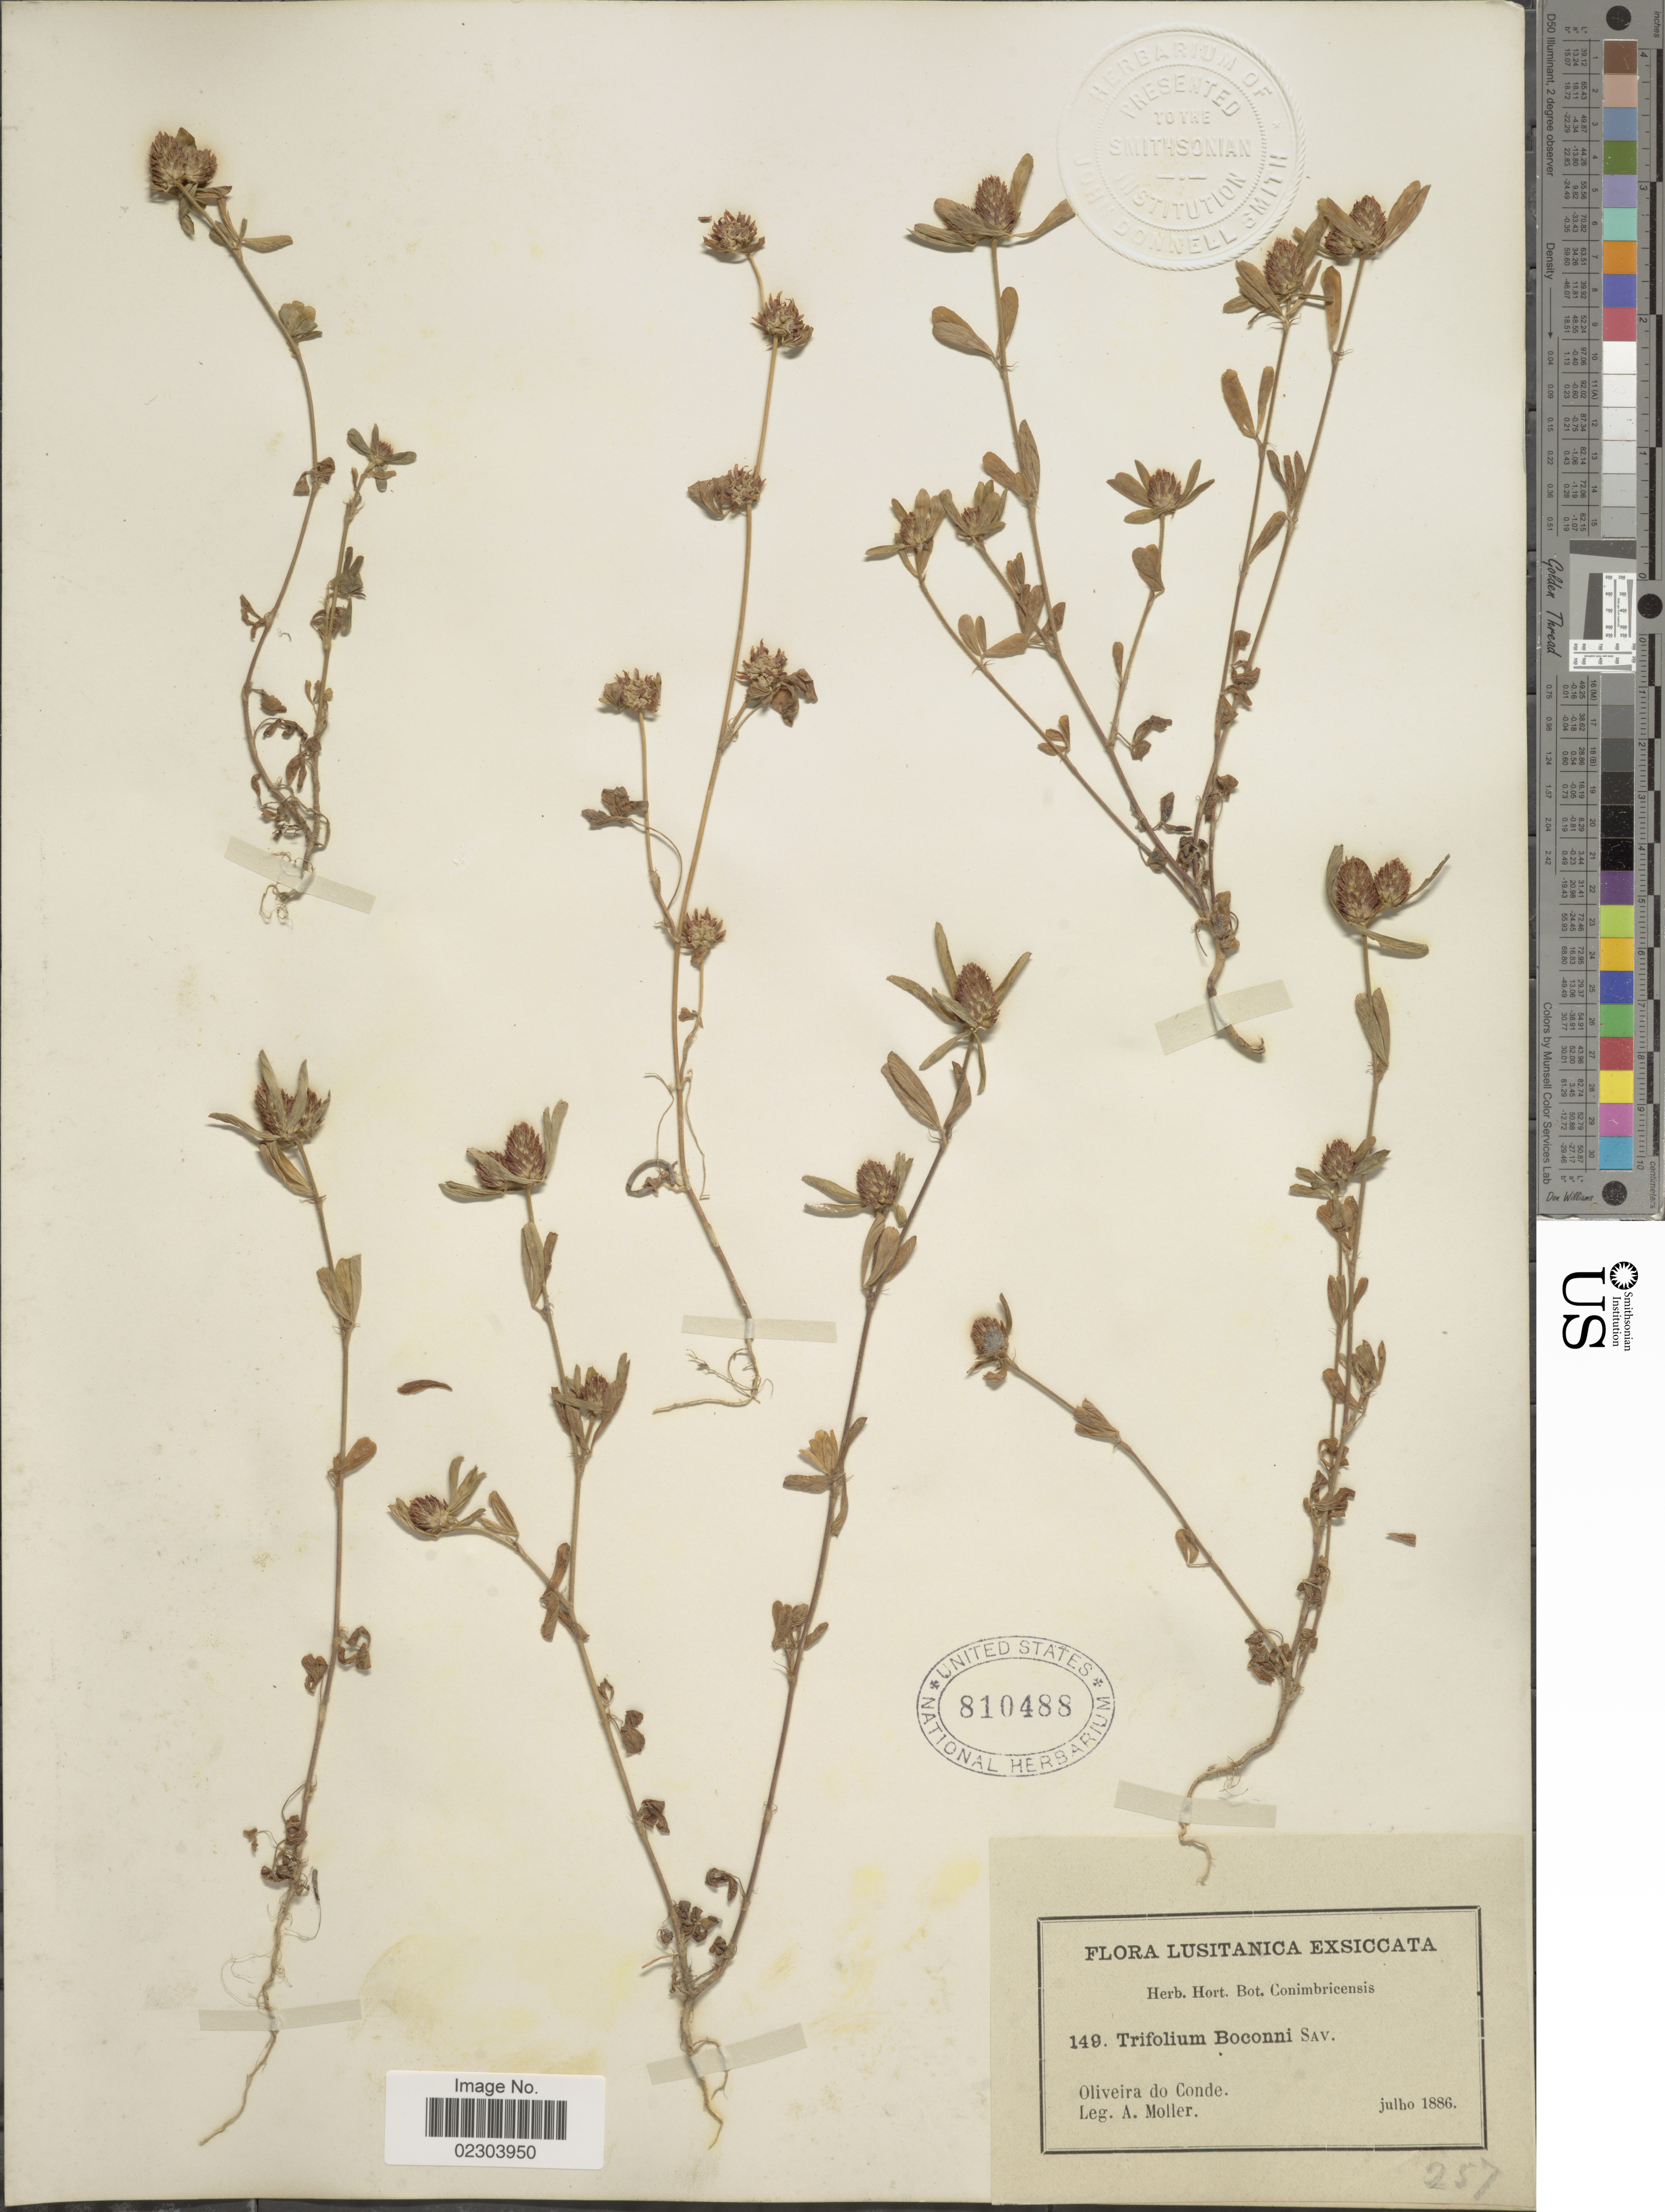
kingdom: Plantae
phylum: Tracheophyta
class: Magnoliopsida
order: Fabales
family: Fabaceae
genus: Trifolium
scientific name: Trifolium bocconei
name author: Savi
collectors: A. Moller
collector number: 149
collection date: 1886-07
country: Portugal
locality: Lusitanica, Oliveira do Conde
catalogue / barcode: US 810488